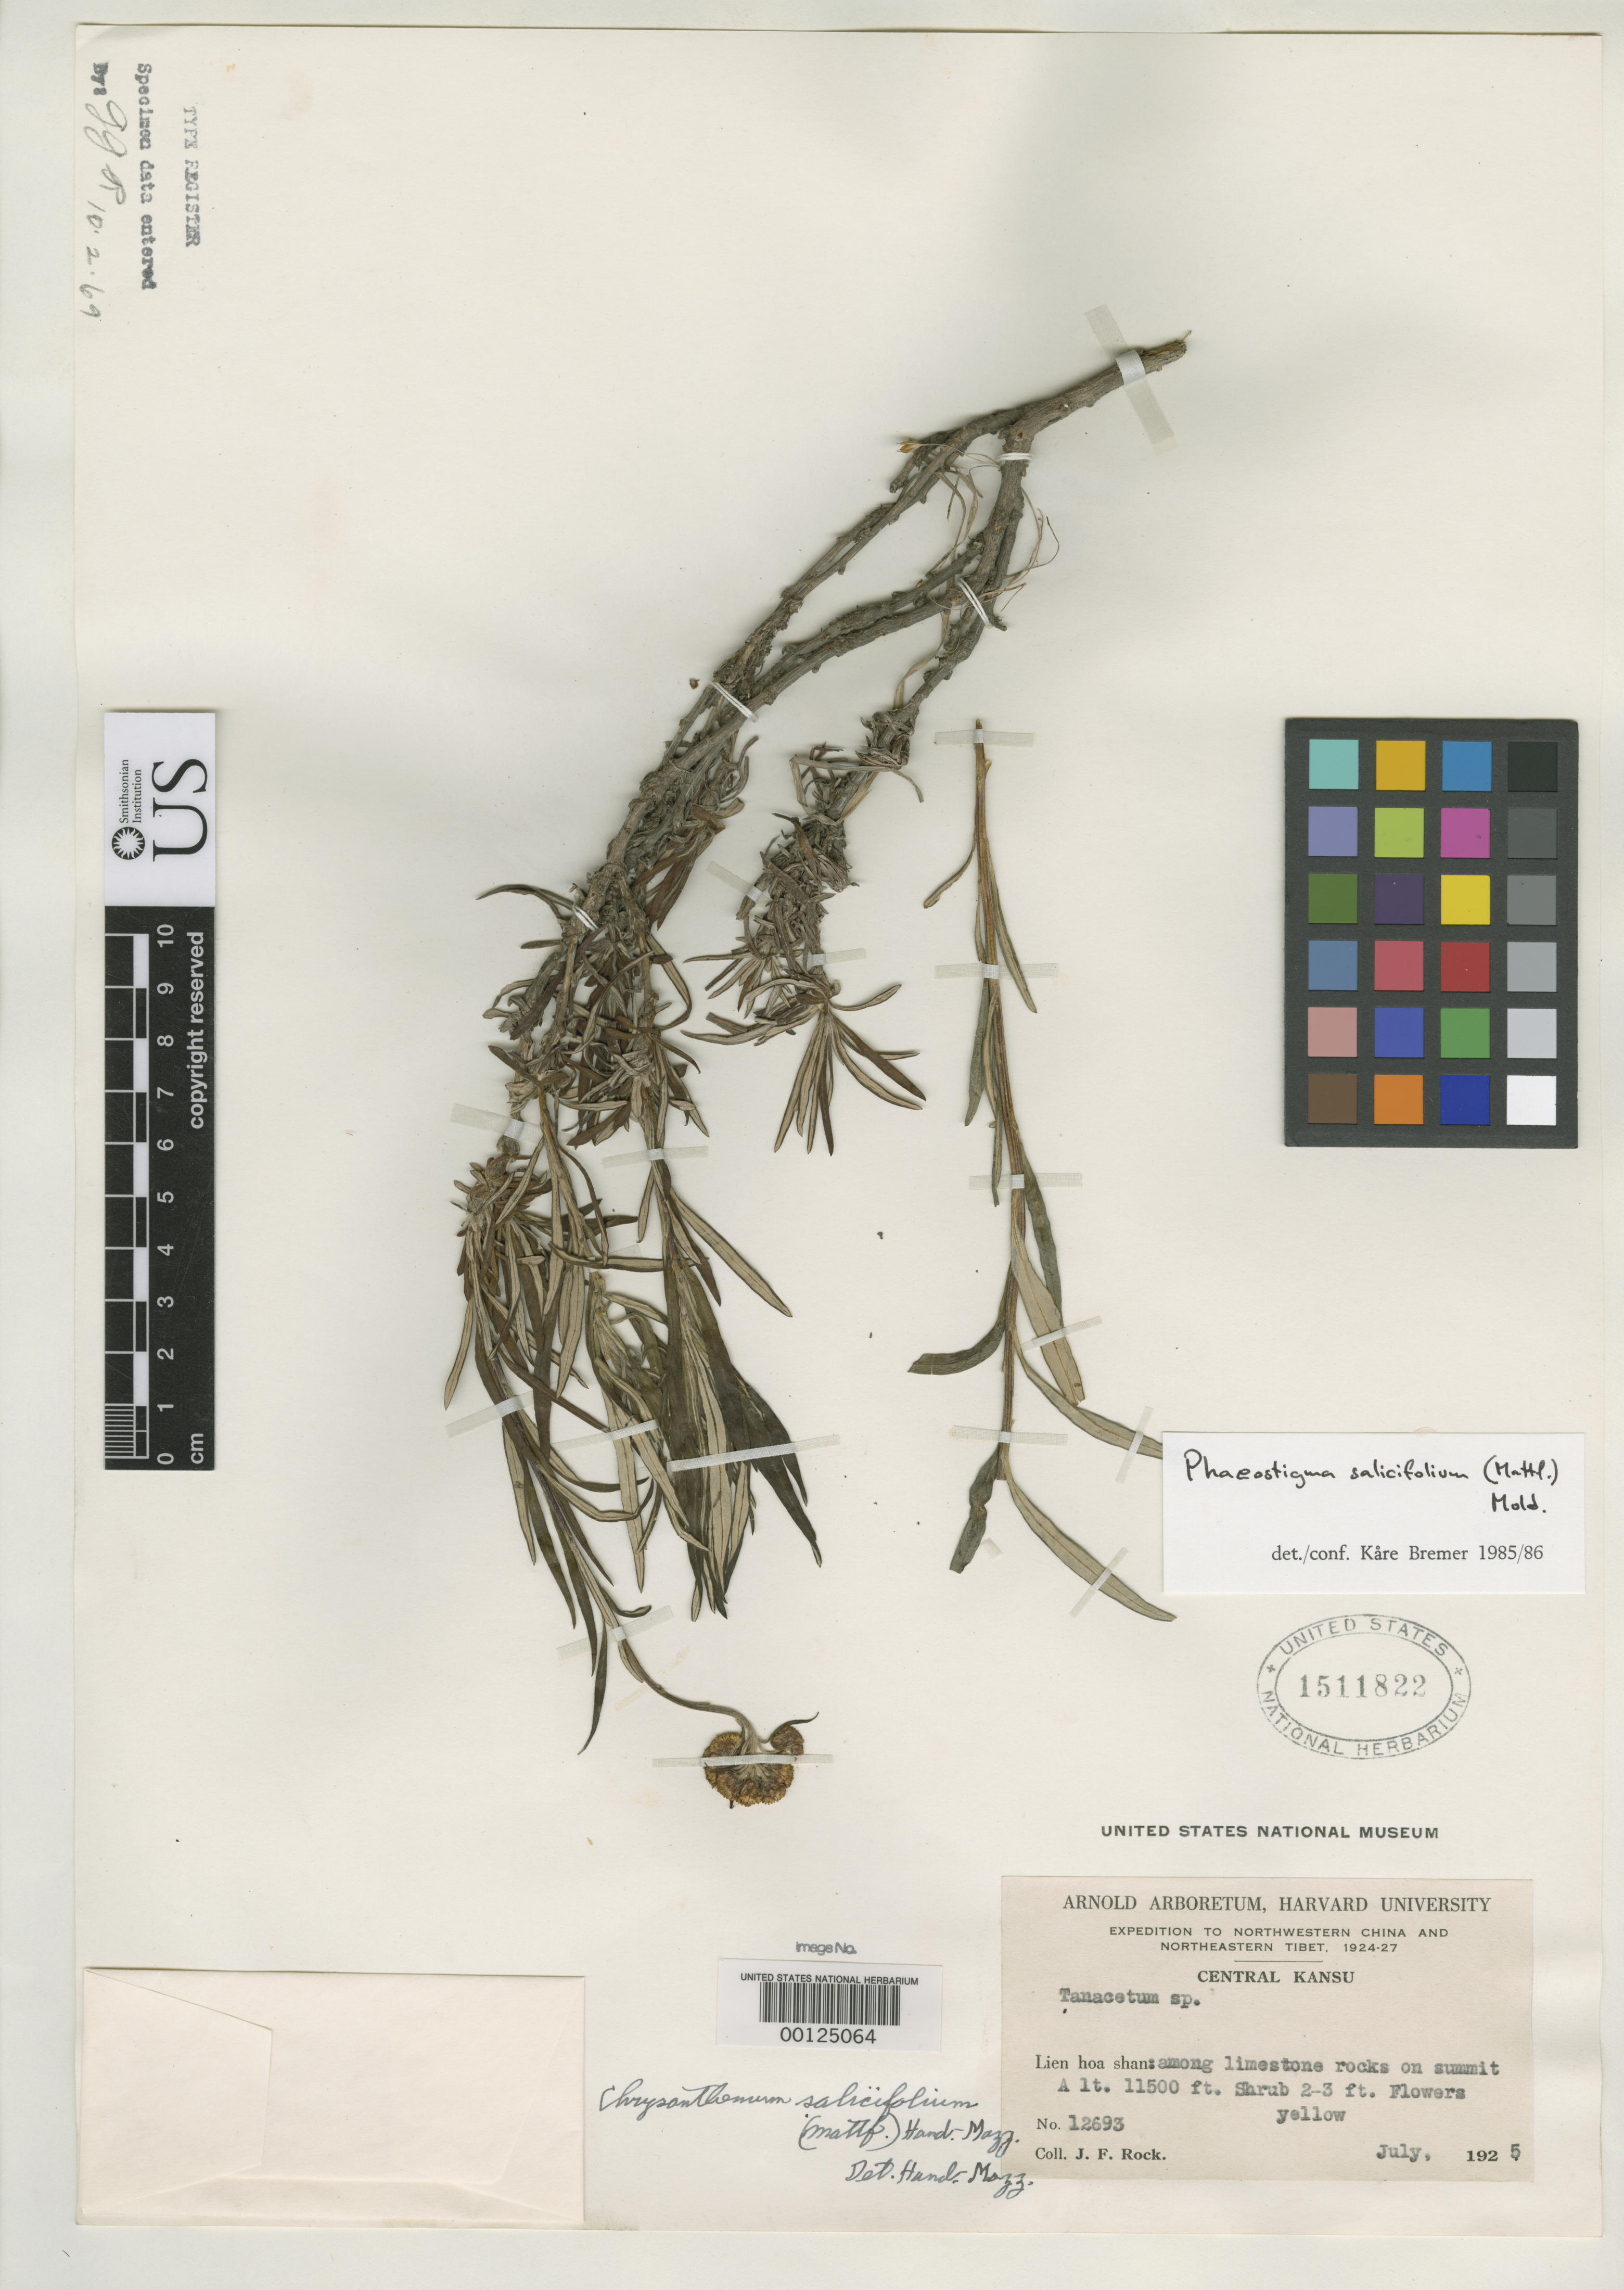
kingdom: Plantae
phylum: Tracheophyta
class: Magnoliopsida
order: Asterales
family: Asteraceae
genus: Tanacetum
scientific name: Tanacetum salicifolium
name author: Mattf. in Rehder & Kobuski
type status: Isotype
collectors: J. F. Rock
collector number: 12693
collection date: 1925-07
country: China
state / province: Gansu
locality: Central Kansu. Lien hoa shan.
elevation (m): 3505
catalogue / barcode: US 1511822